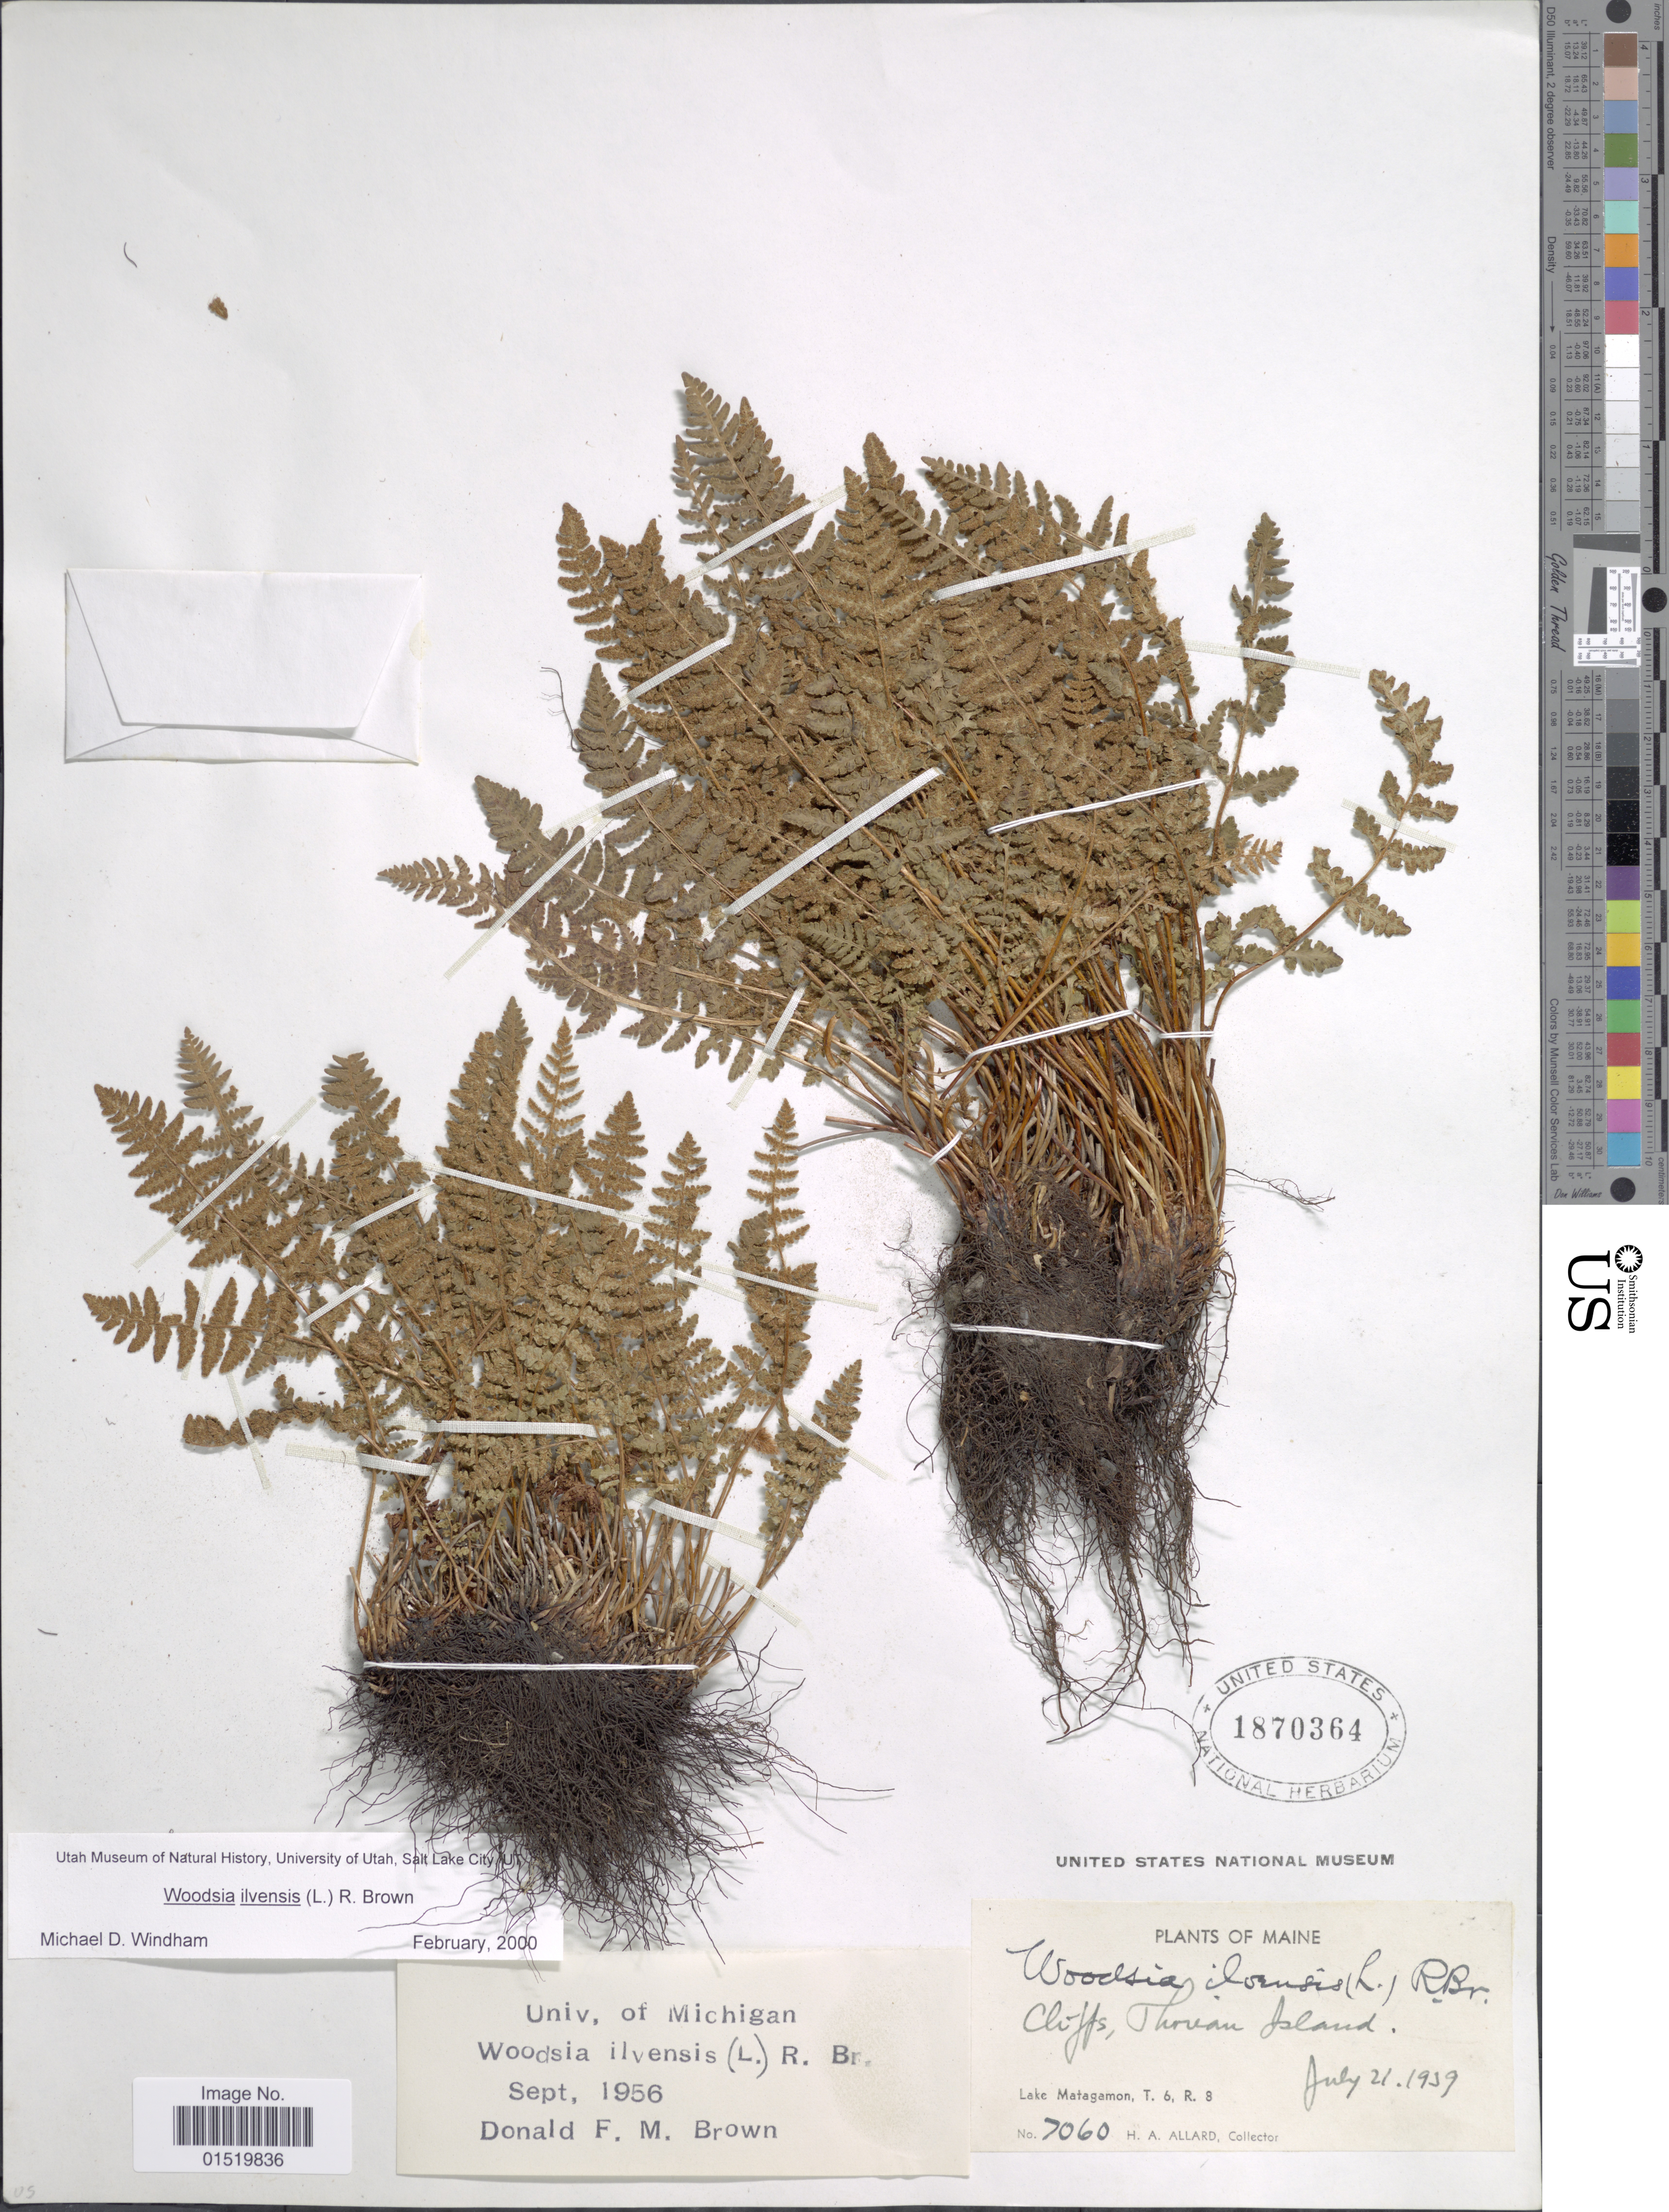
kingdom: Plantae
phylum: Tracheophyta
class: Polypodiopsida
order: Polypodiales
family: Woodsiaceae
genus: Woodsia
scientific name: Woodsia ilvensis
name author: (L.) R. Br.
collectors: H. A. Allard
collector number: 7060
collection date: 1939-07-21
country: United States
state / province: Maine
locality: Cliffs, Thovan Island, lake Matagamon, T.6, R. 8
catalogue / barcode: US 1870364